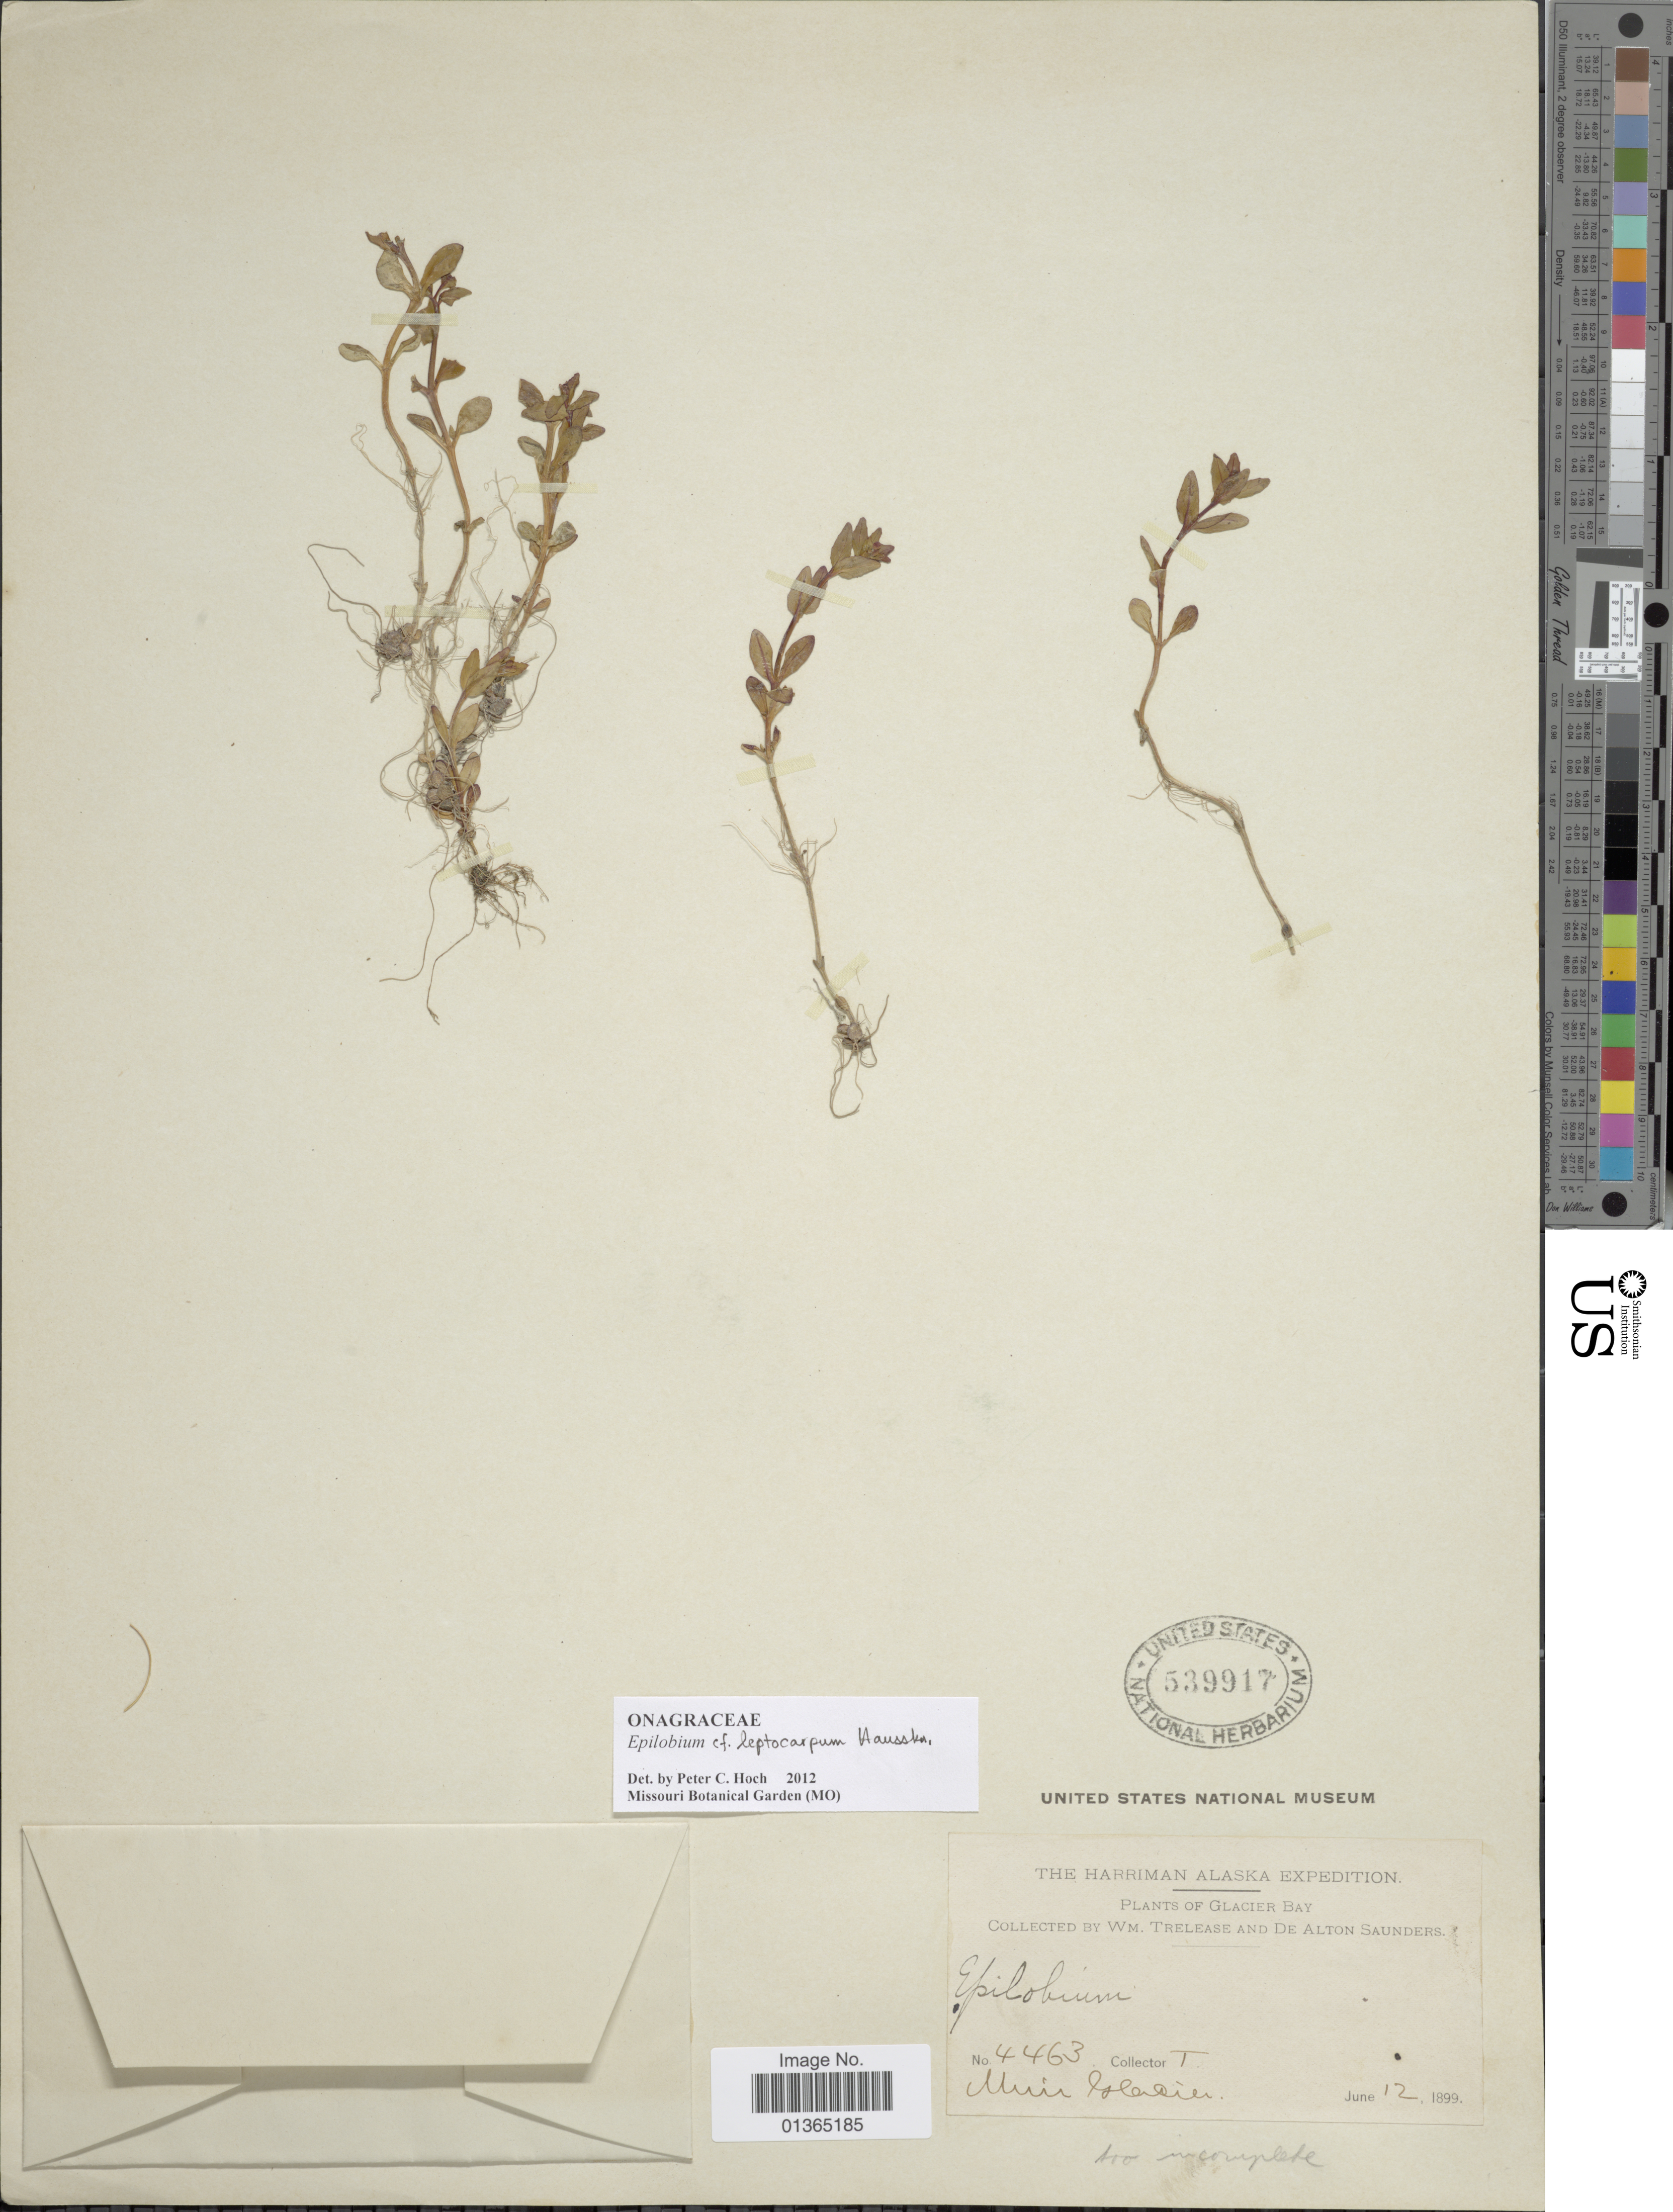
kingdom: Plantae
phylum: Tracheophyta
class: Magnoliopsida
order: Myrtales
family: Onagraceae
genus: Epilobium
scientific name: Epilobium leptocarpum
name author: Hausskn.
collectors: W. Trelease & A. Saunders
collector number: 4463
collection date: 1899-06-12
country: United States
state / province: Alaska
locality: Glacier Bay. Muir Glacier.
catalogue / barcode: US 539917